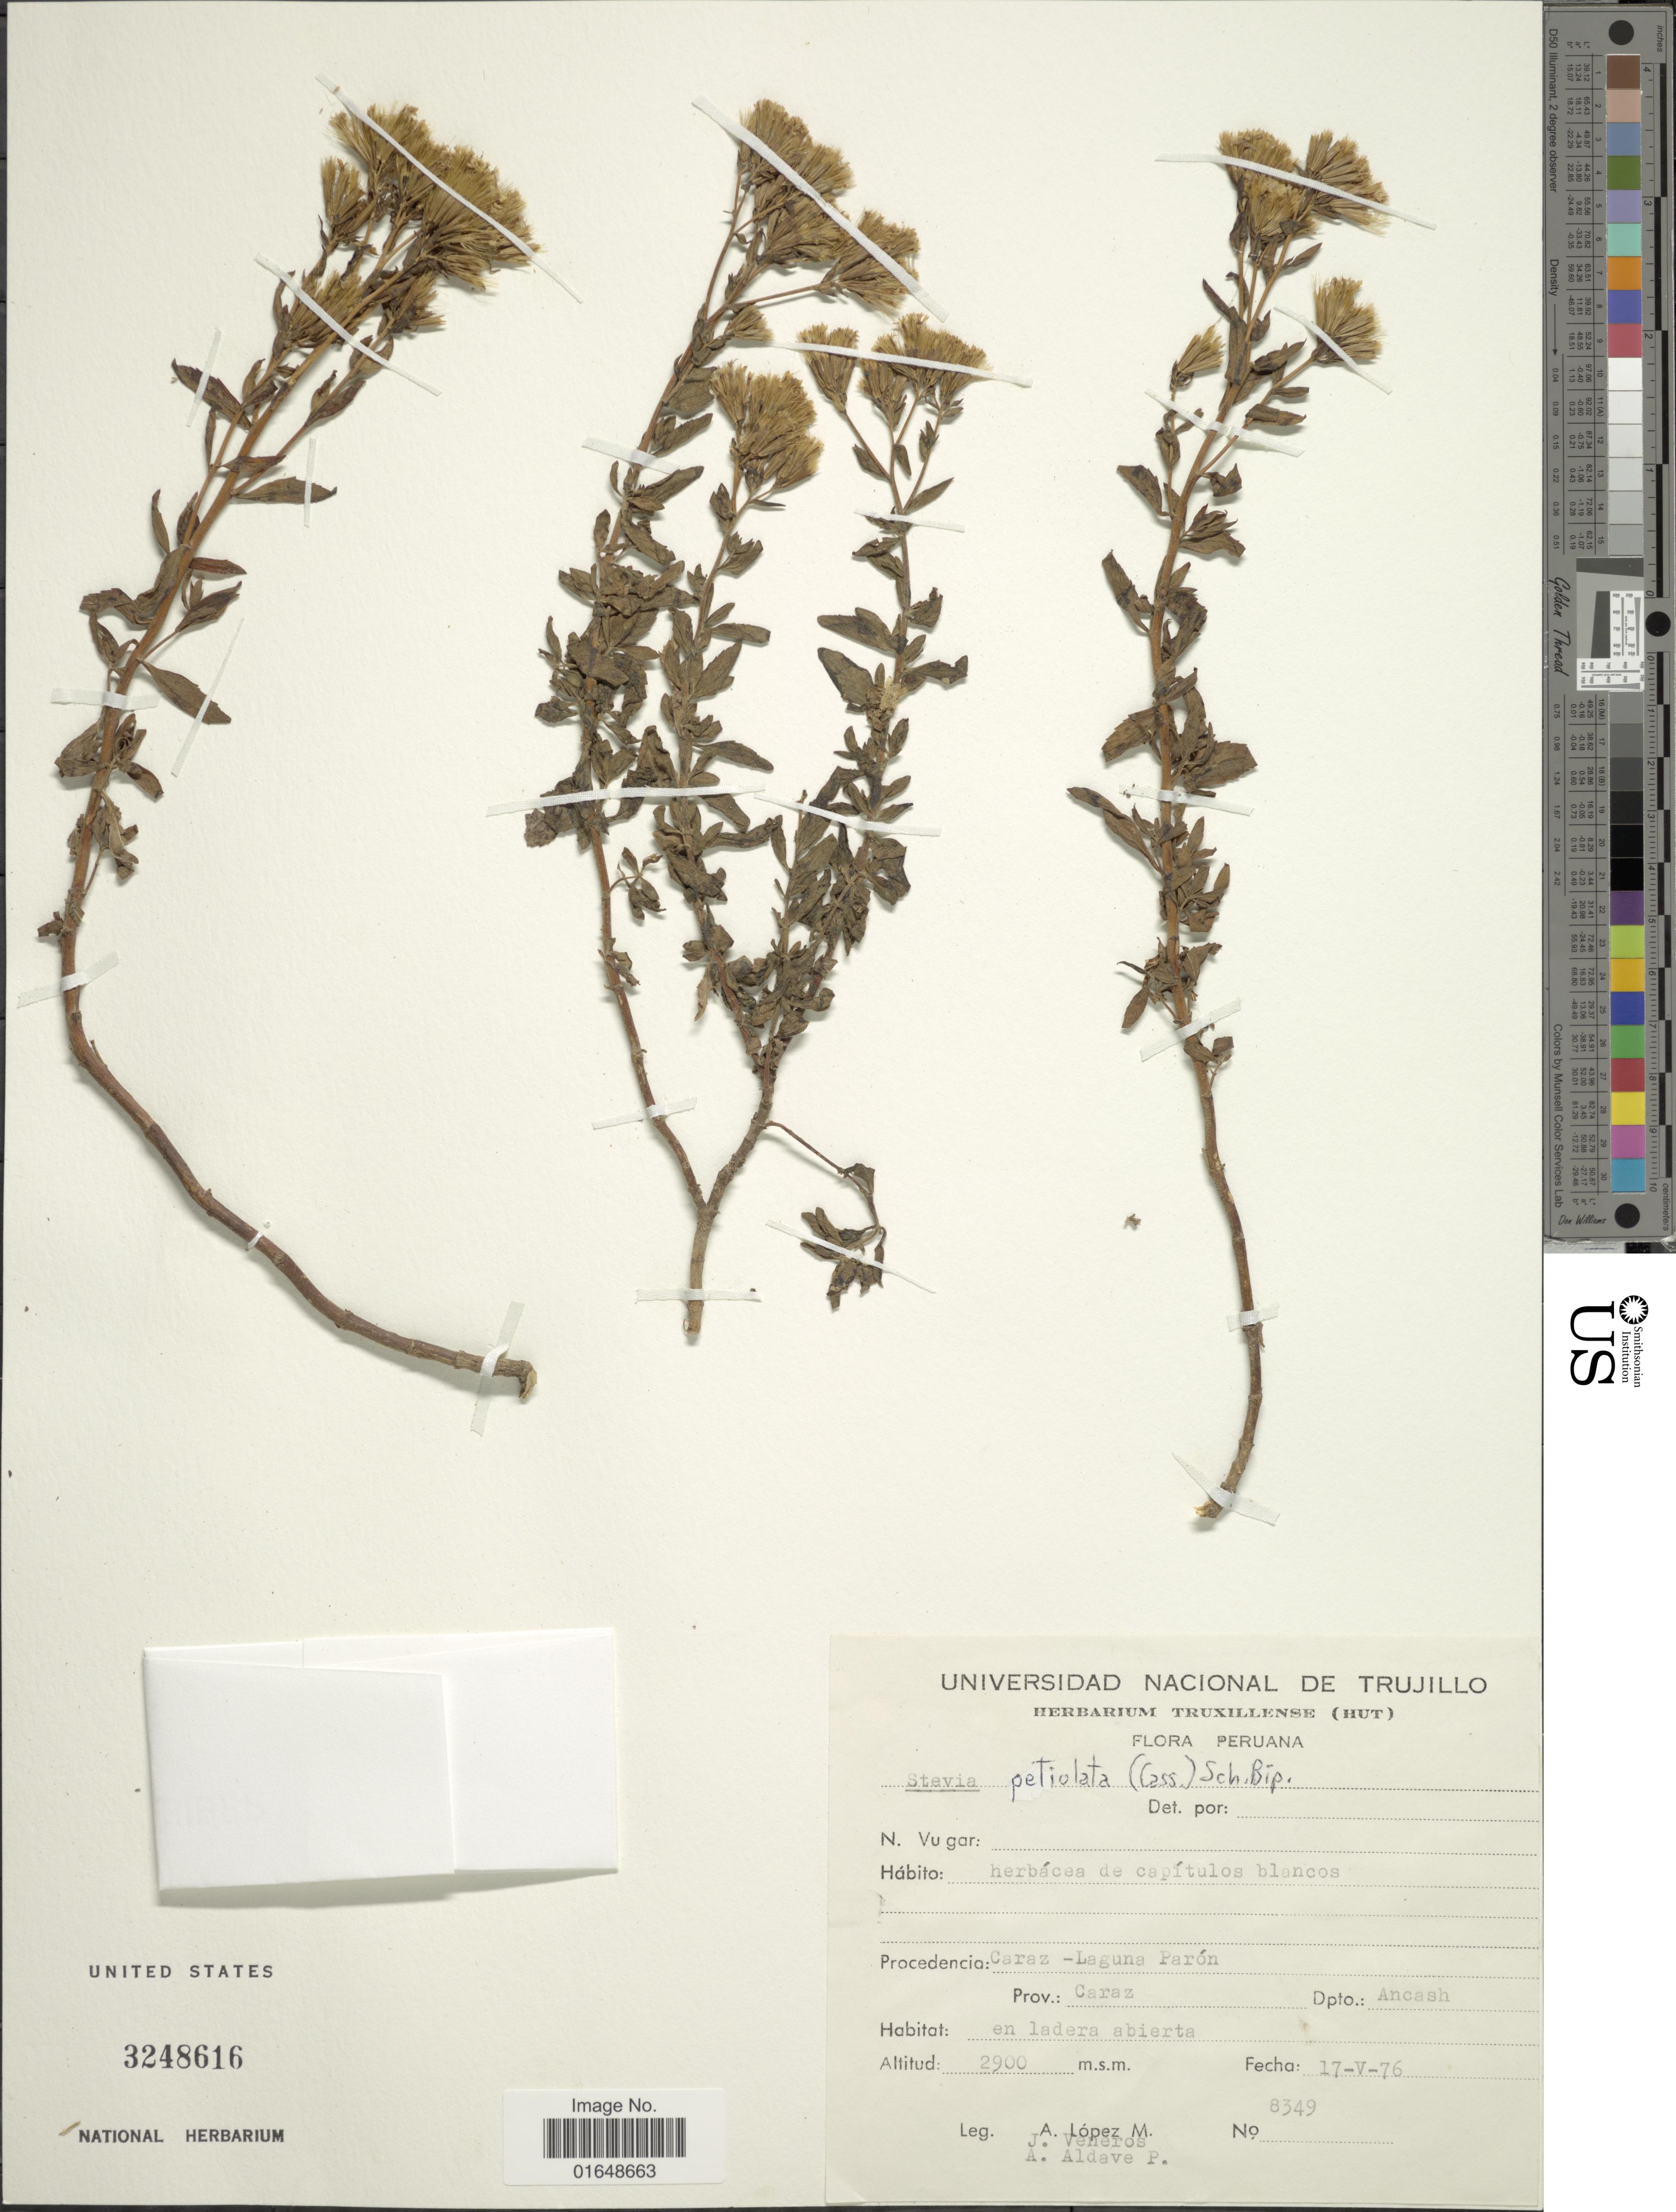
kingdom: Plantae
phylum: Tracheophyta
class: Magnoliopsida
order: Asterales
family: Asteraceae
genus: Stevia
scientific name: Stevia petiolata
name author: (Cass.) Sch. Bip. in Klotzsch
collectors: A. López M., J. Veneros & A. Aldave P.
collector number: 8349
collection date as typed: Transcribed d/m/y: 17/5/76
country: Peru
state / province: Ancash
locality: Caraz-Laguna Parón. Prov.: Caraz. Dpto.: Ancash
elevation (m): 2900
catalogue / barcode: US 3248616